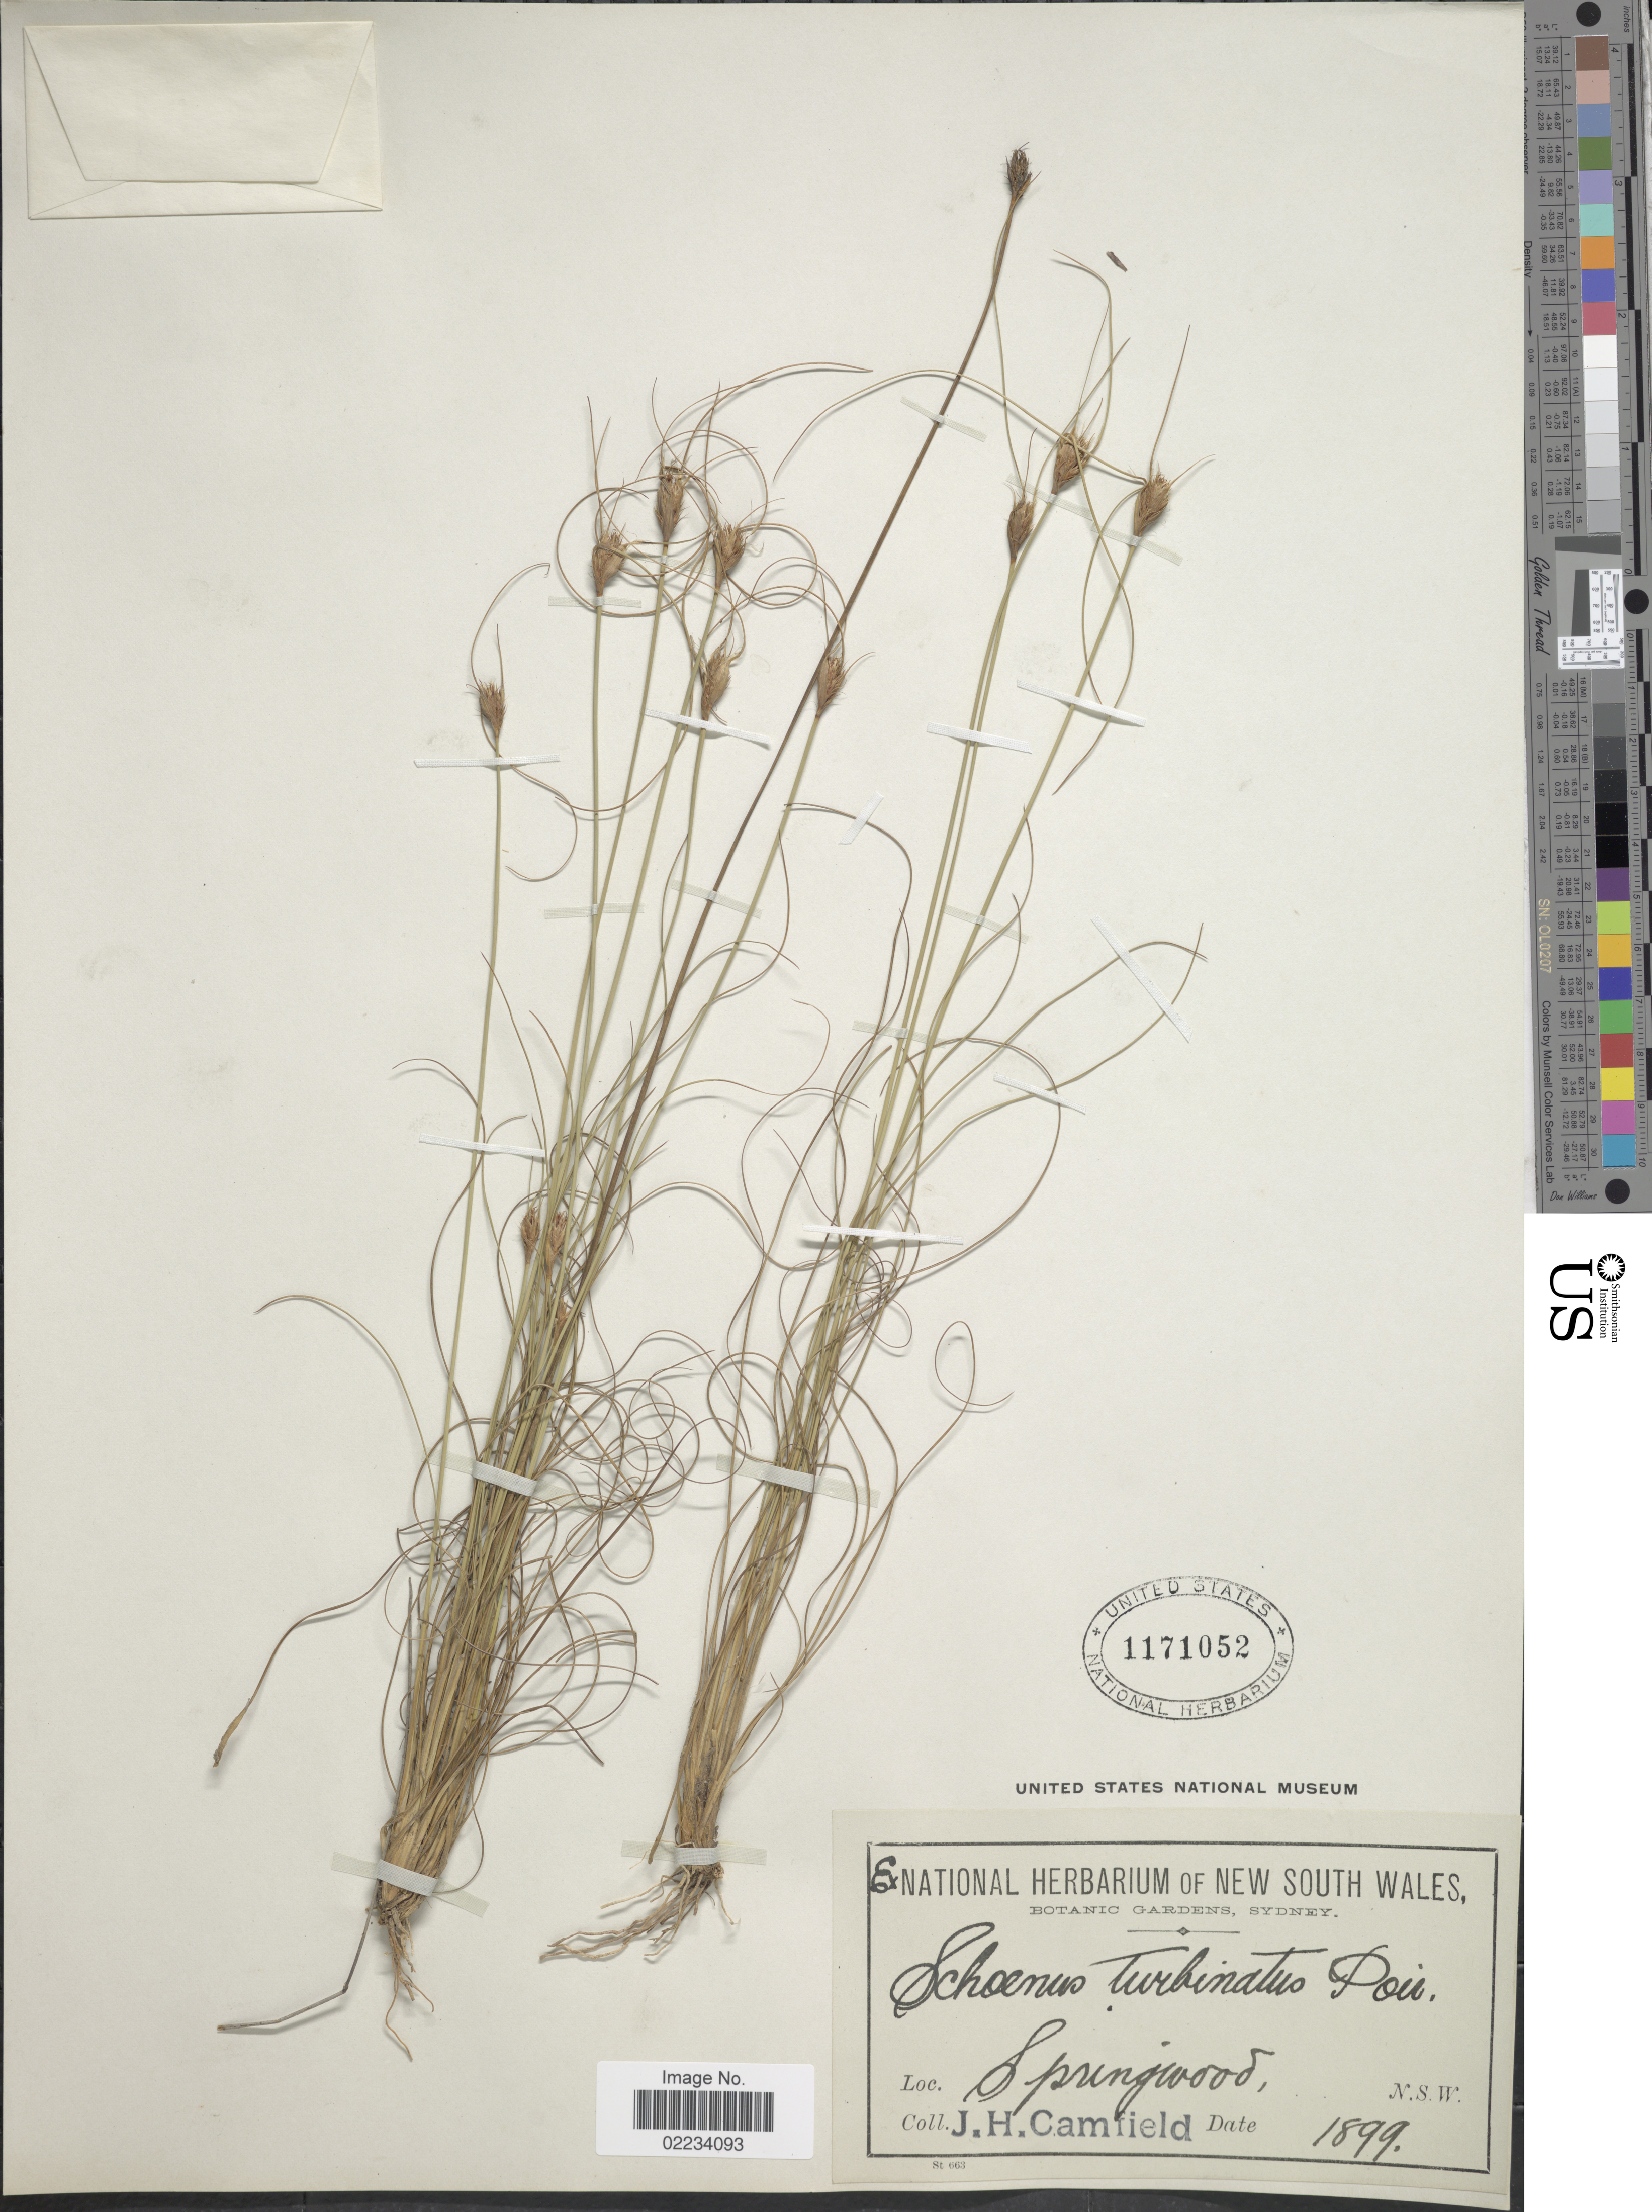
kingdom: Plantae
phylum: Tracheophyta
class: Liliopsida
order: Poales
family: Cyperaceae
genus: Chaetospora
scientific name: Chaetospora turbinata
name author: R. Br.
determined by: Strong, Mark T., (BOT), Smithsonian Institution - National Museum of Natural History (UNITED STATES)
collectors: J. Camfield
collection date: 1899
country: Australia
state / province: New South Wales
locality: Springwood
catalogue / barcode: US 1171052